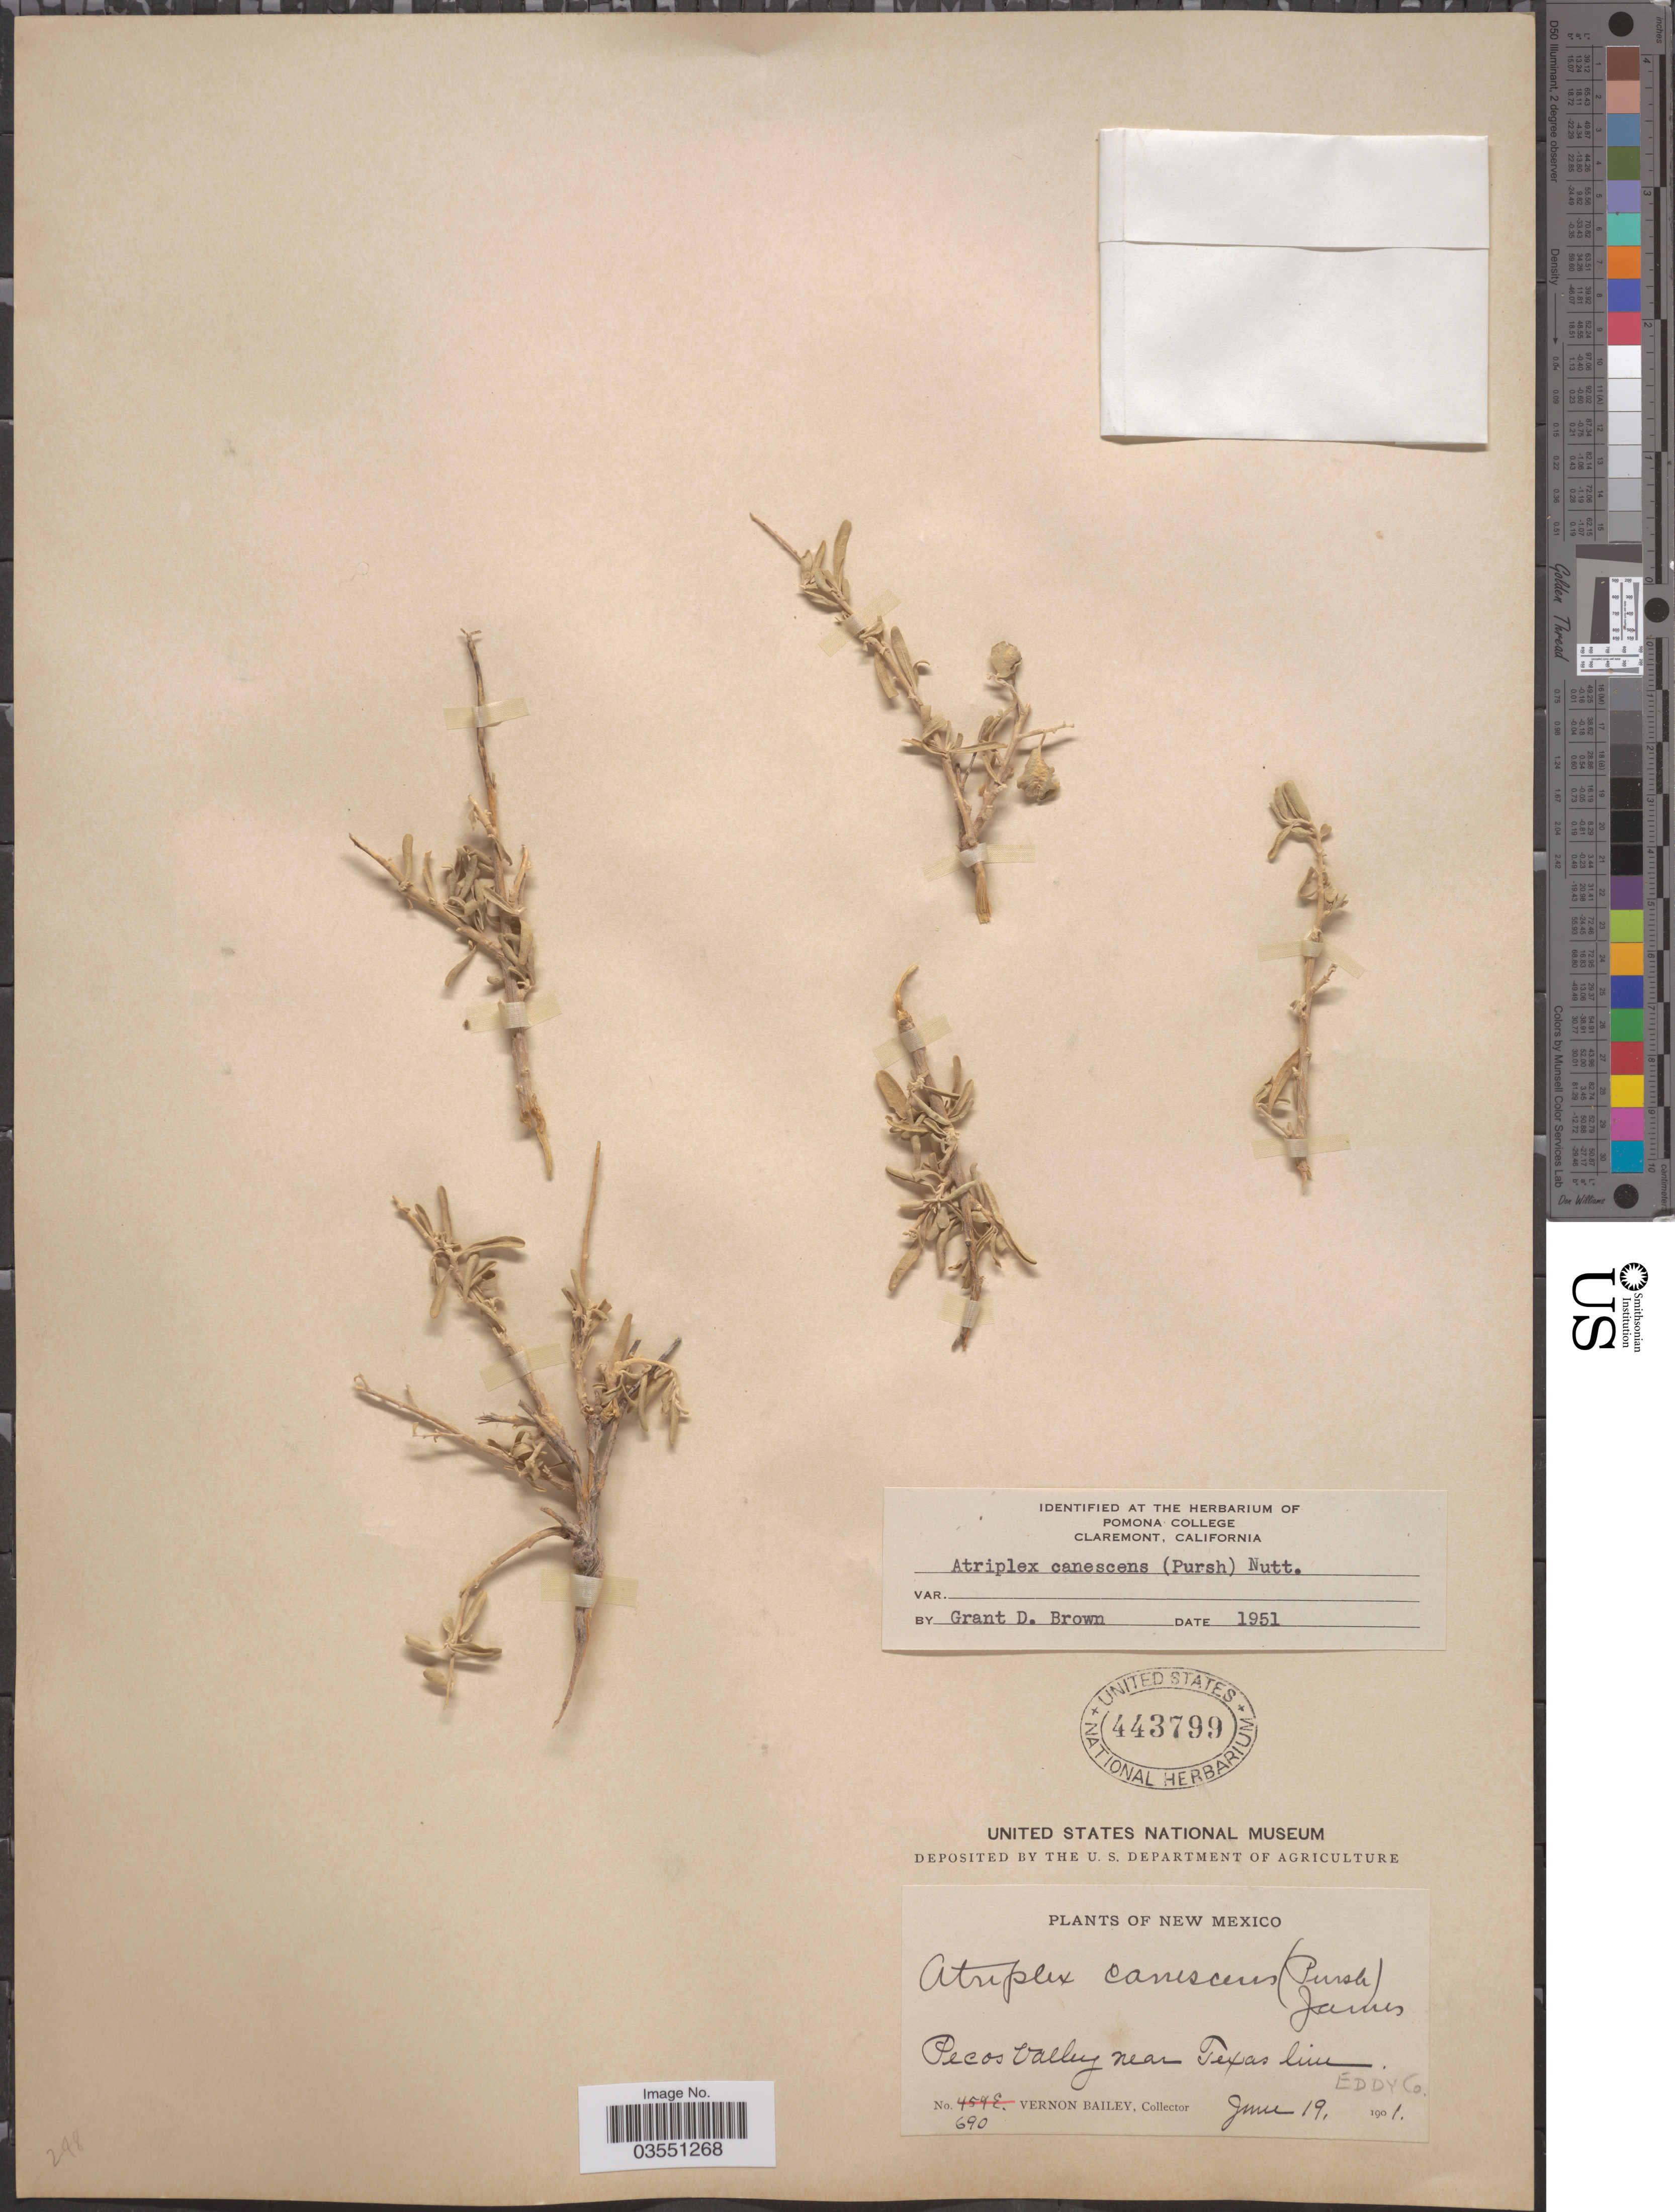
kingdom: Plantae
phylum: Tracheophyta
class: Magnoliopsida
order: Caryophyllales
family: Amaranthaceae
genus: Atriplex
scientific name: Atriplex canescens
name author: (Pursh) Nutt.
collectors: V. O. Bailey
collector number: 690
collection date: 1901-06-19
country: United States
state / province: New Mexico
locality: Pecos Valley near Texas line. Eddy Co.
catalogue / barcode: US 443799